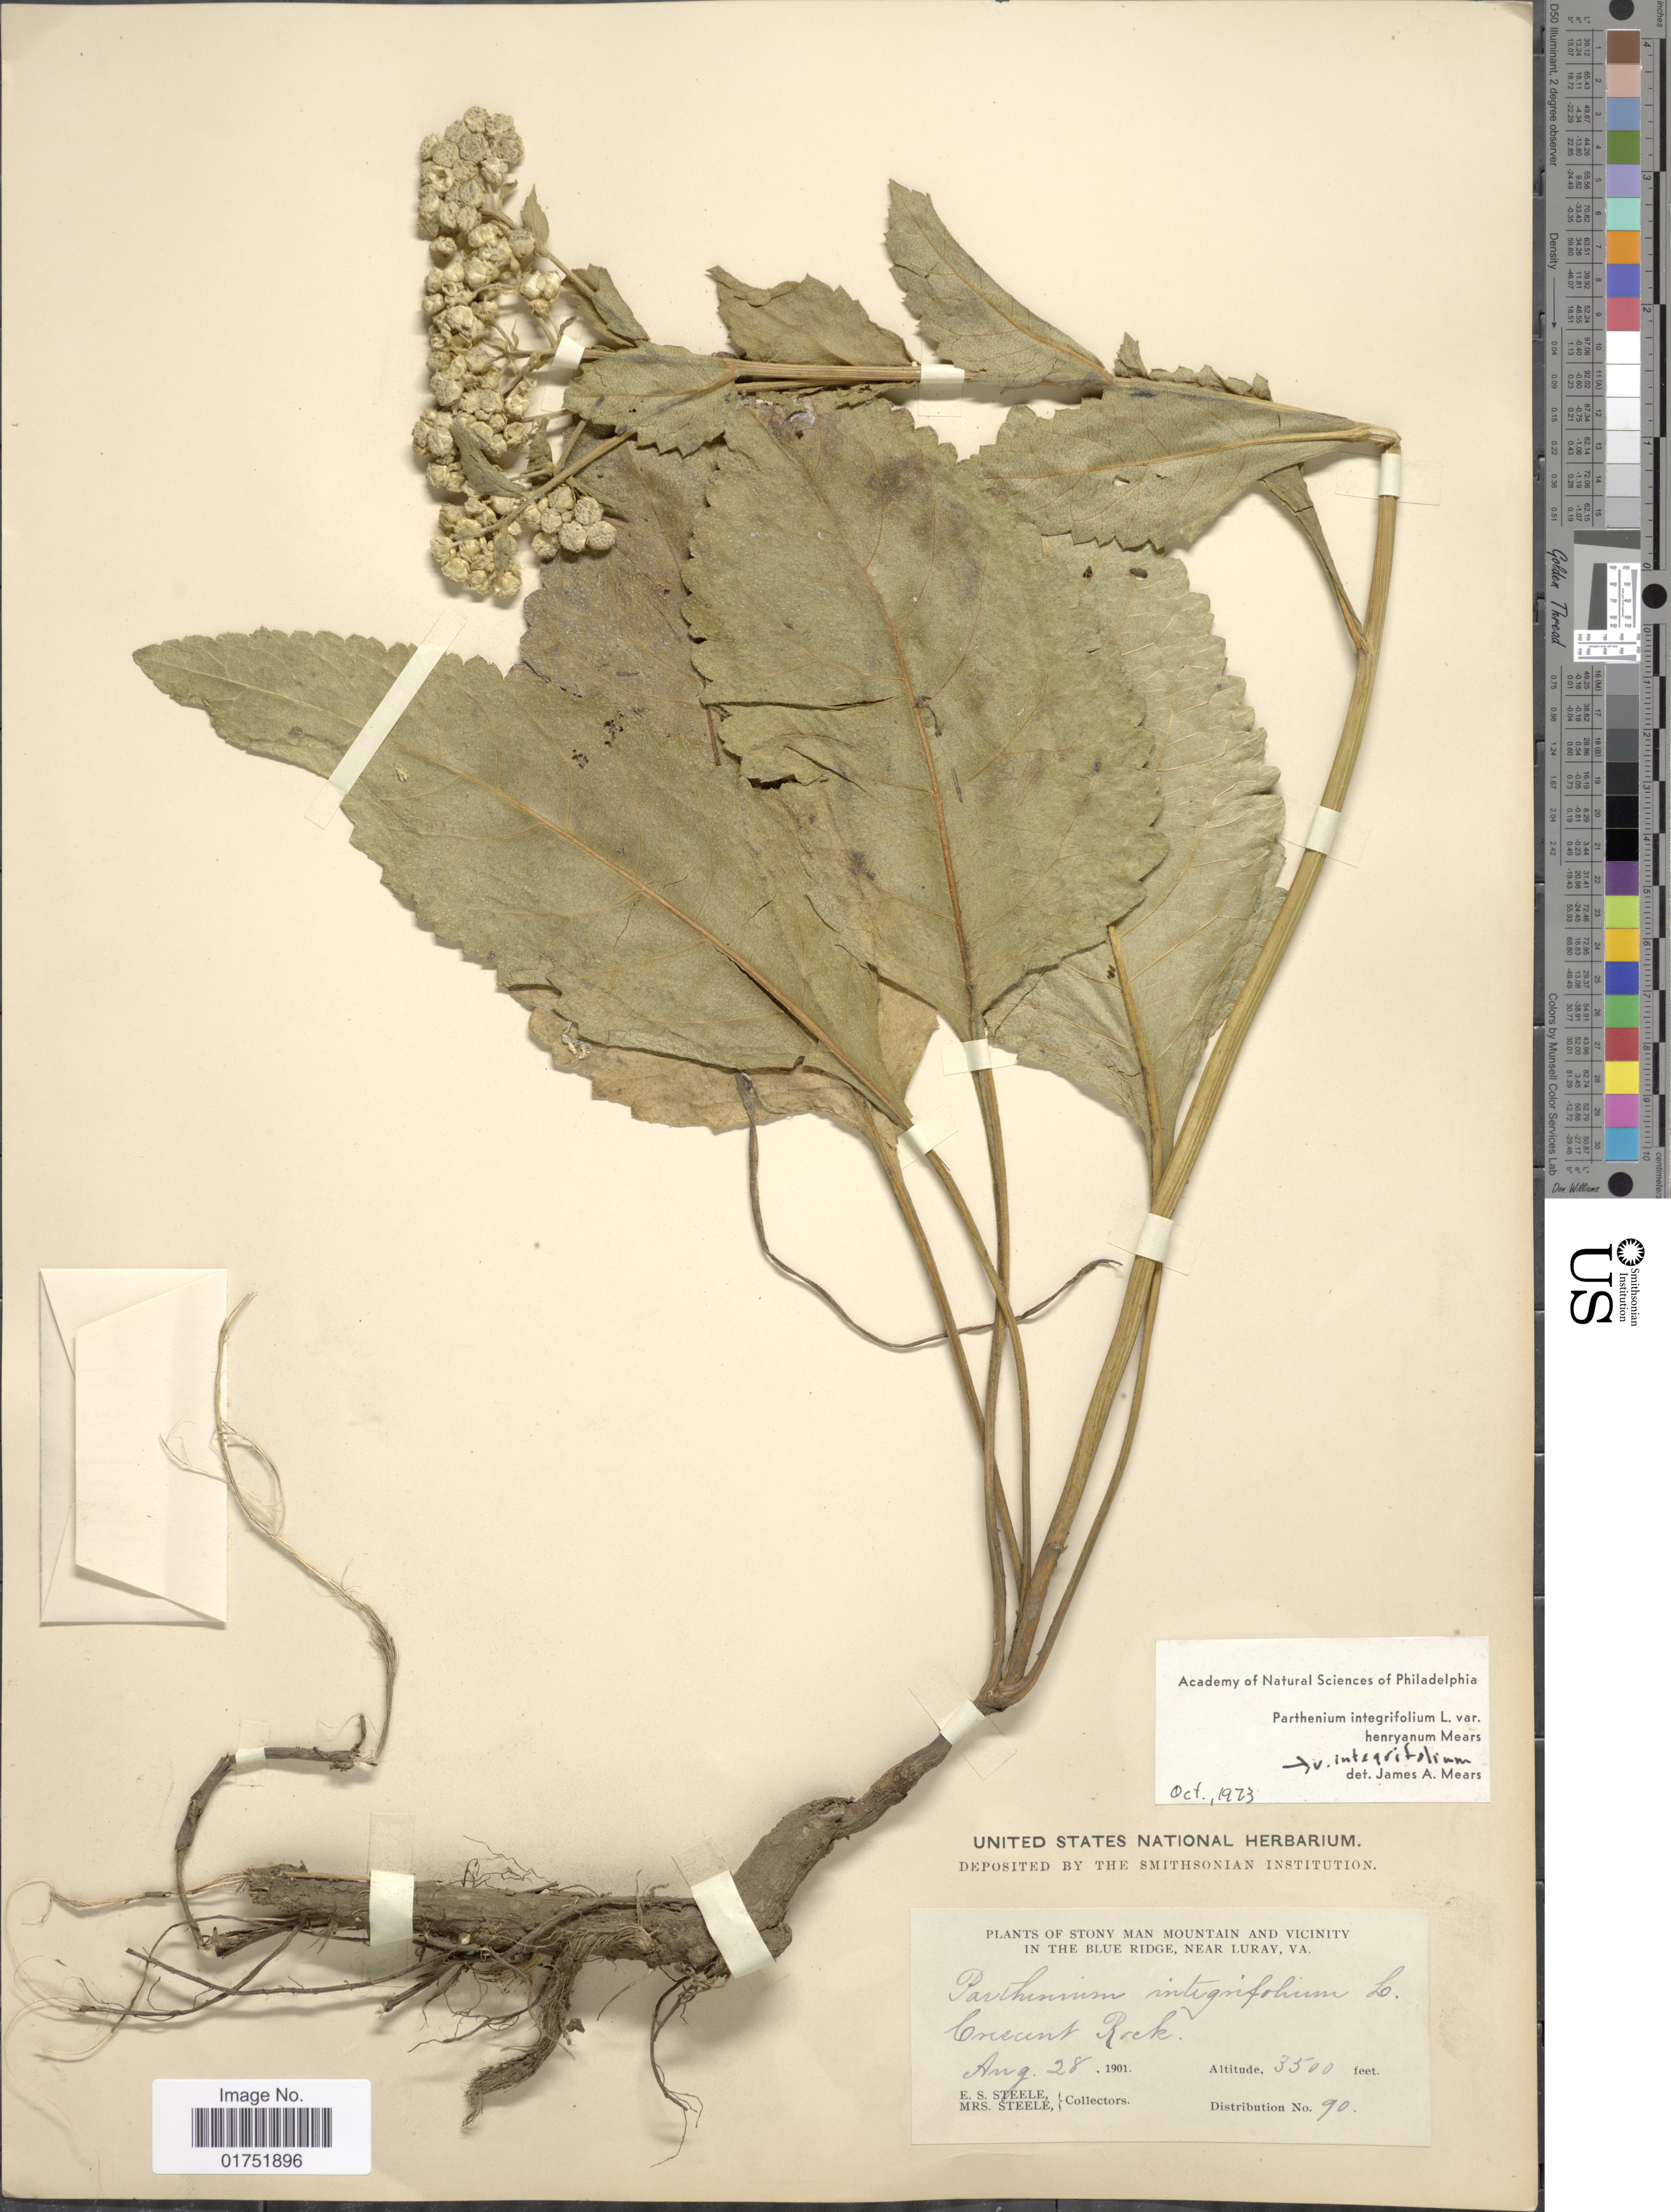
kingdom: Plantae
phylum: Tracheophyta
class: Magnoliopsida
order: Asterales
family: Asteraceae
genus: Parthenium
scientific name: Parthenium integrifolium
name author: L.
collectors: E. Steele & Mrs. E. S. Steele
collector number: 90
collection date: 1901-08-28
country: United States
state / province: Virginia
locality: Stony Man Mountain and Vicinity, Blue Ridge, near Luray, Va., Crescent Rock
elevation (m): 1067